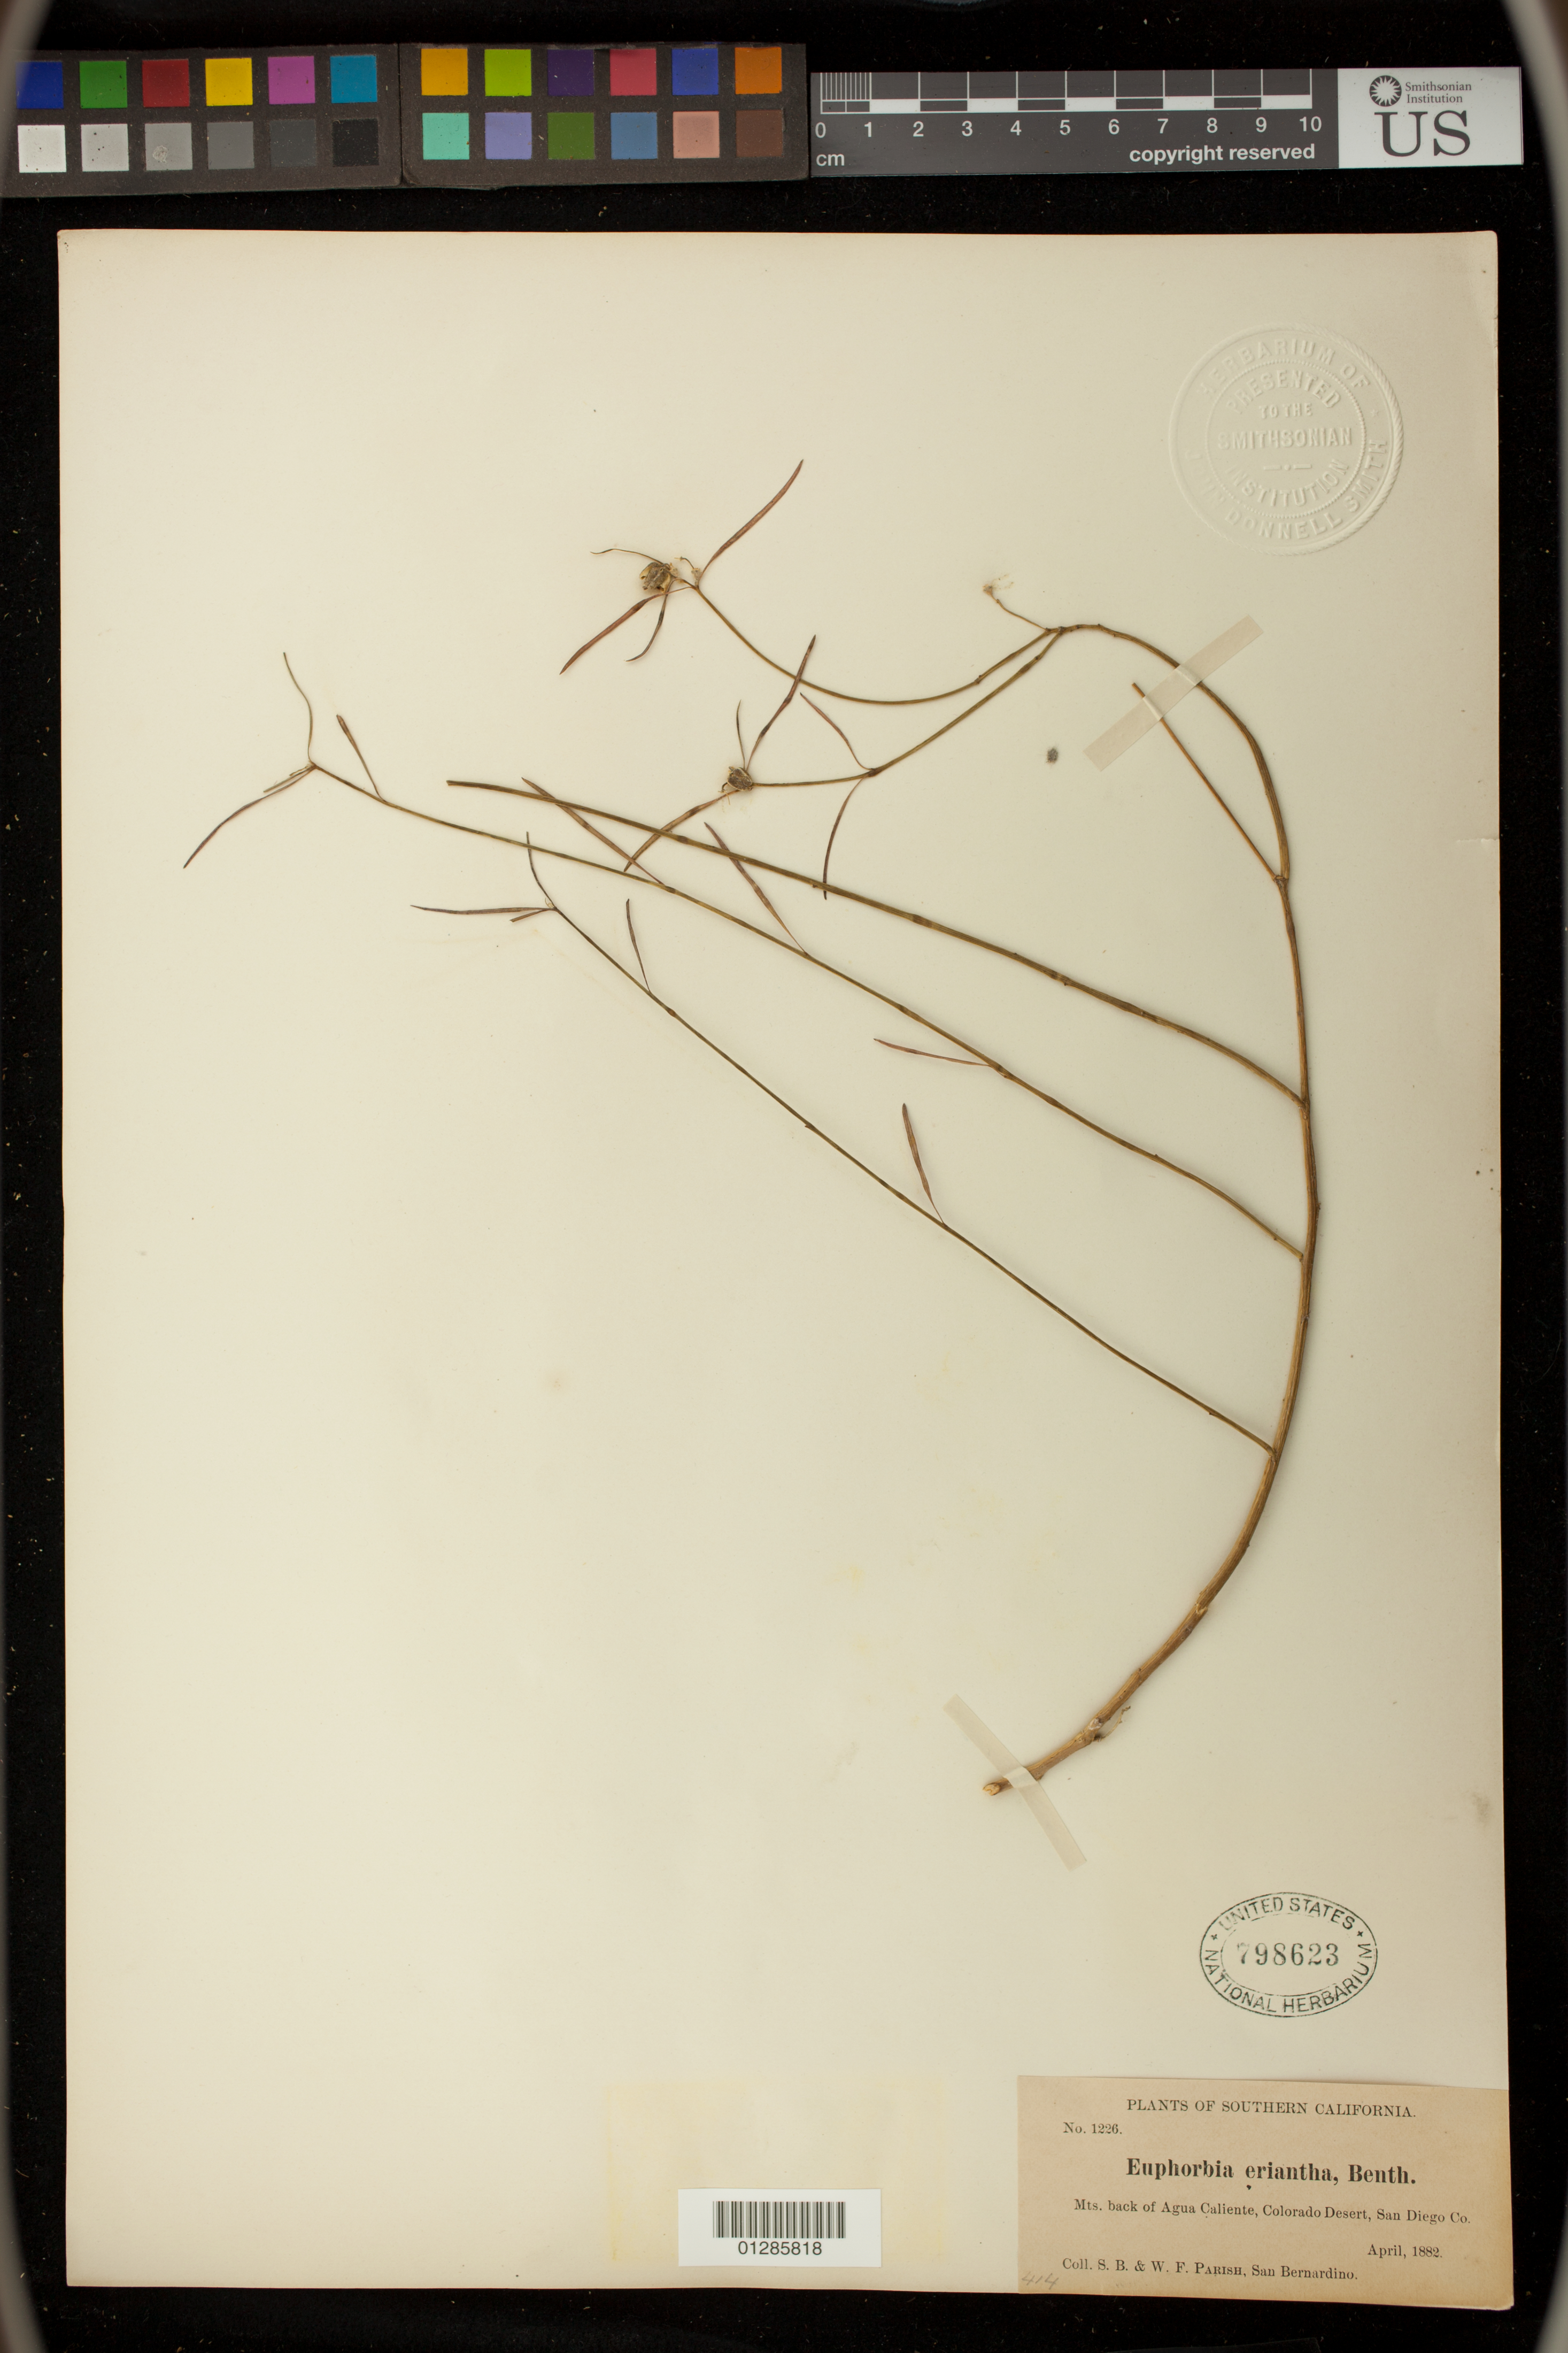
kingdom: Plantae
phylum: Tracheophyta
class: Magnoliopsida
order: Malpighiales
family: Euphorbiaceae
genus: Euphorbia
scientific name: Euphorbia eriantha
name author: Benth.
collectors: S. B. Parish & W. F. Parish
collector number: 1226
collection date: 1882-04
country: United States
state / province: California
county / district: San Diego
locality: Mts. back of Agua Caliente, Colorado Desert, San Bernardino.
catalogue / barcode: US 798623